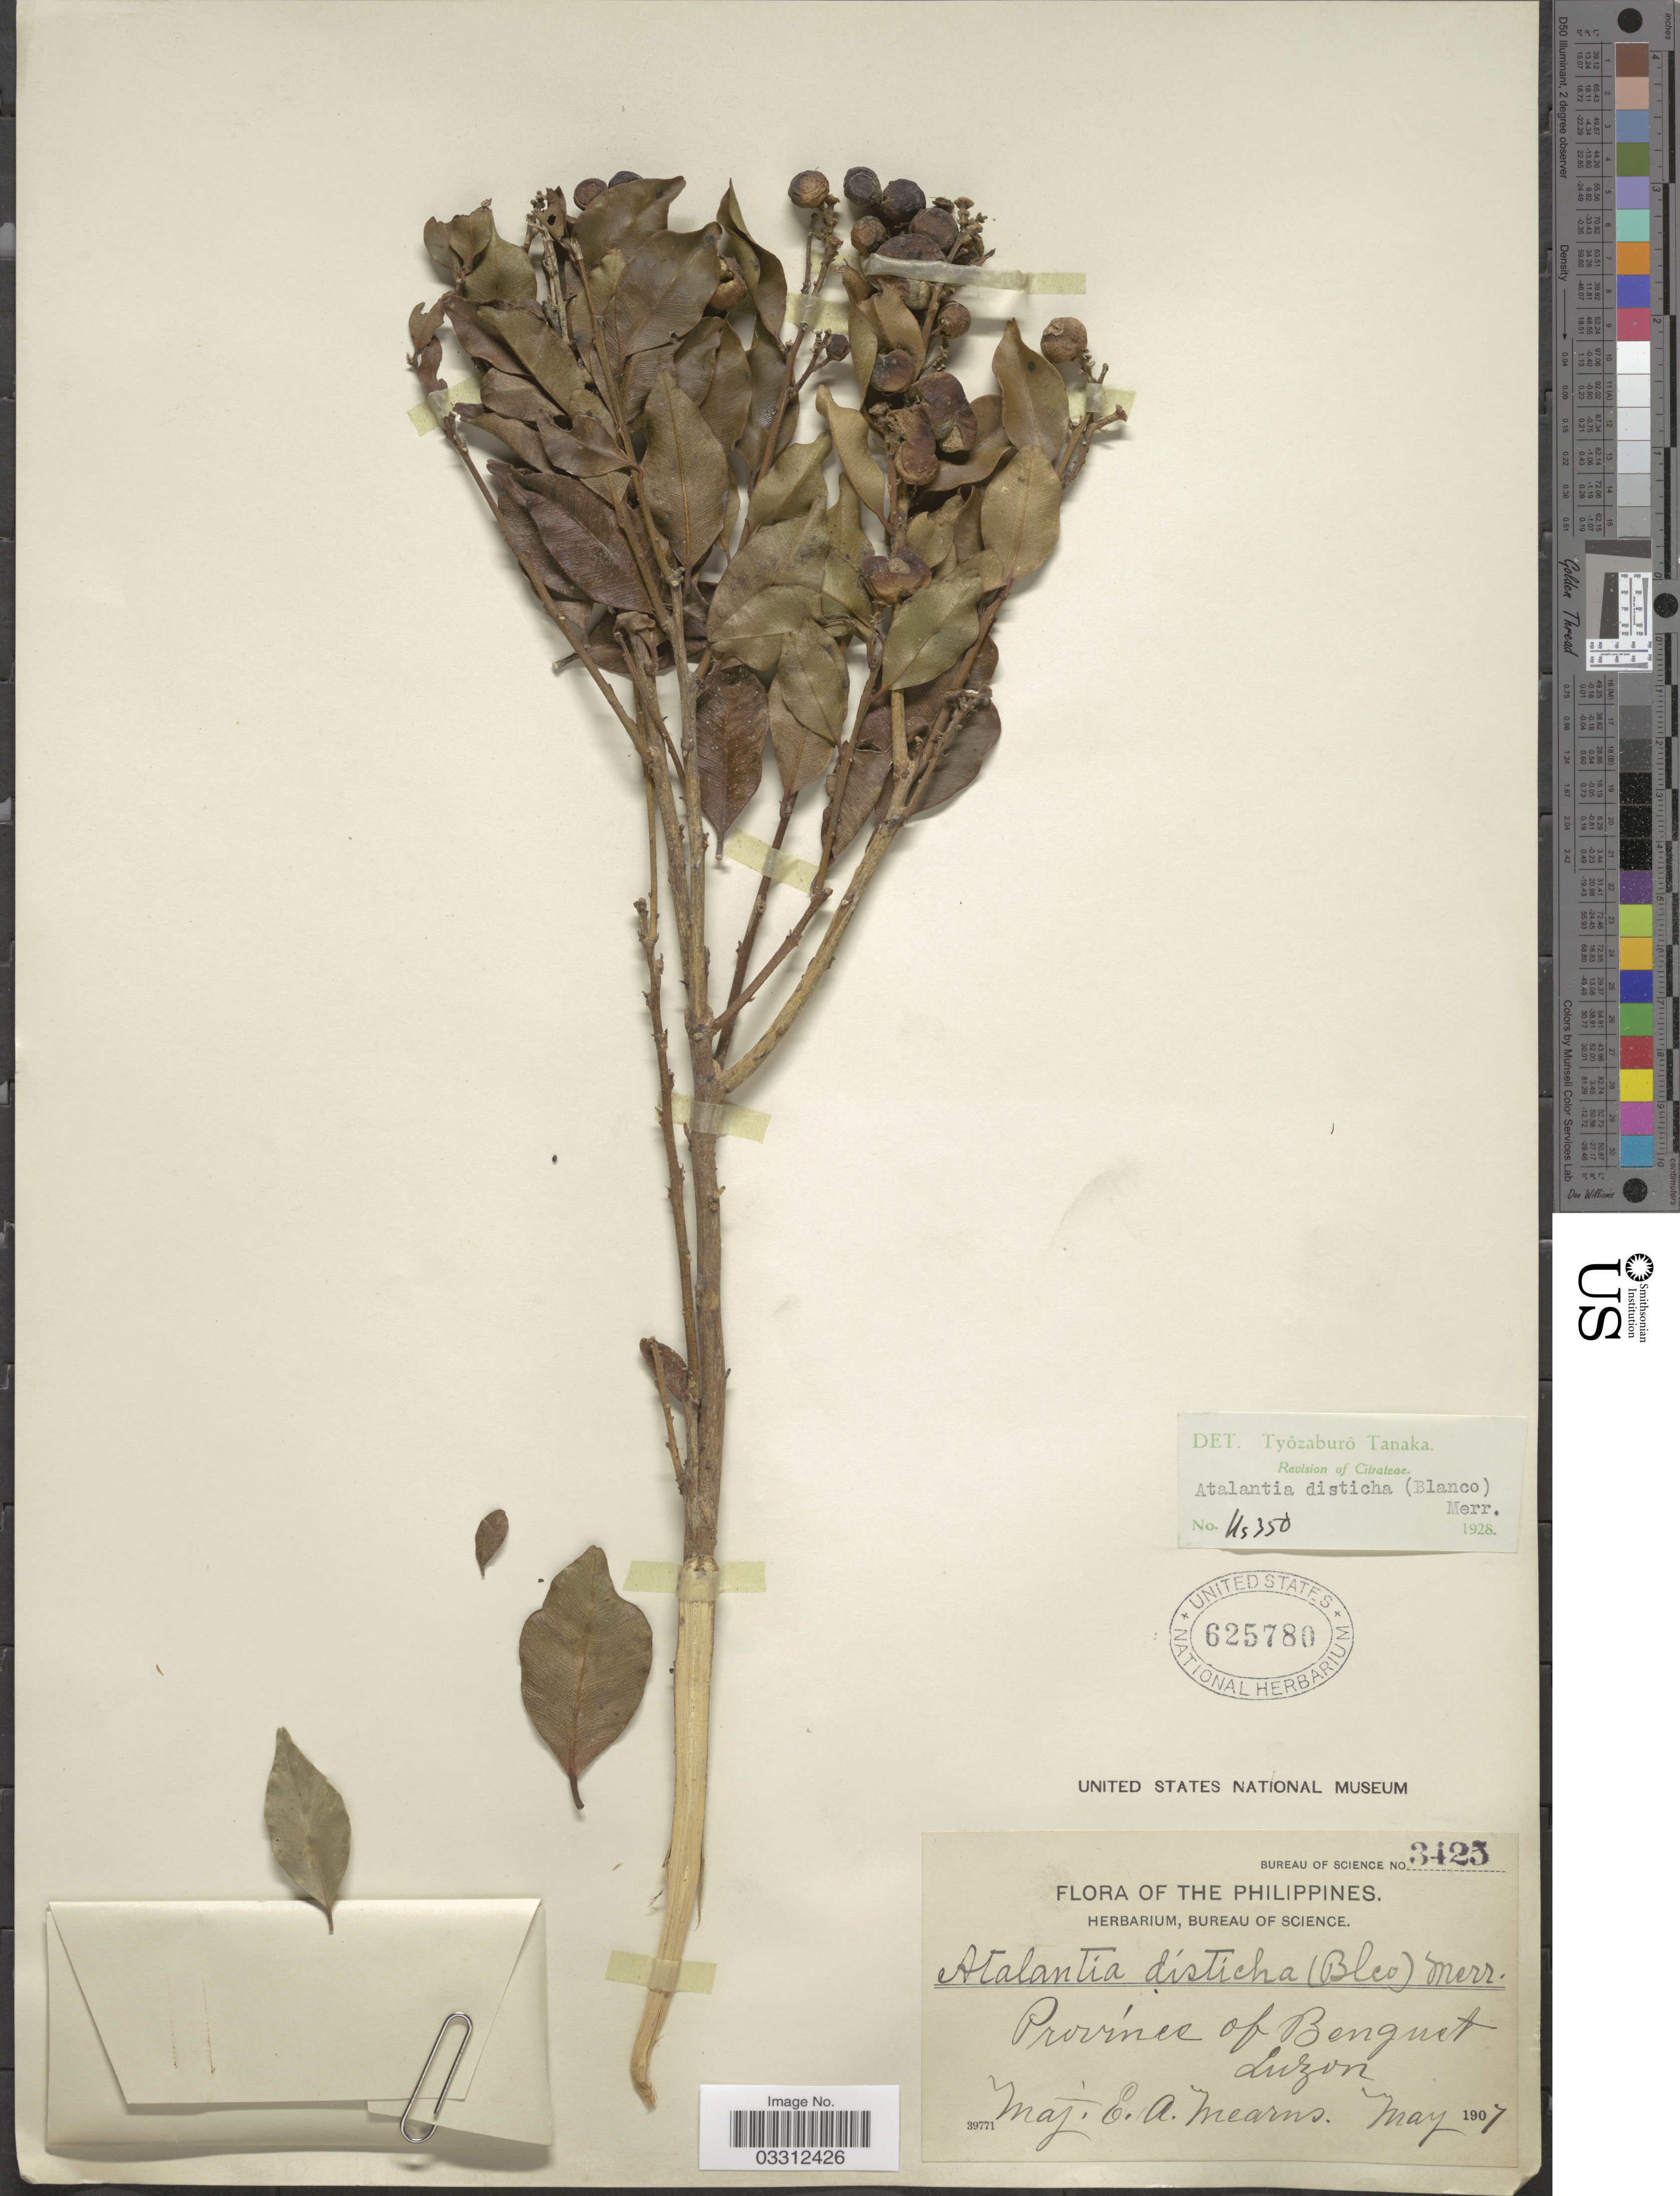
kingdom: Plantae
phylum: Tracheophyta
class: Magnoliopsida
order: Sapindales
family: Rutaceae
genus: Atalantia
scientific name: Atalantia racemosa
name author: Wight ex Hook.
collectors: E. A. Mearns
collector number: Bureau of Science 3425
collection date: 1907-05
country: Philippines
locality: Province of Benguet. Luzon.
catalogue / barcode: US 625780